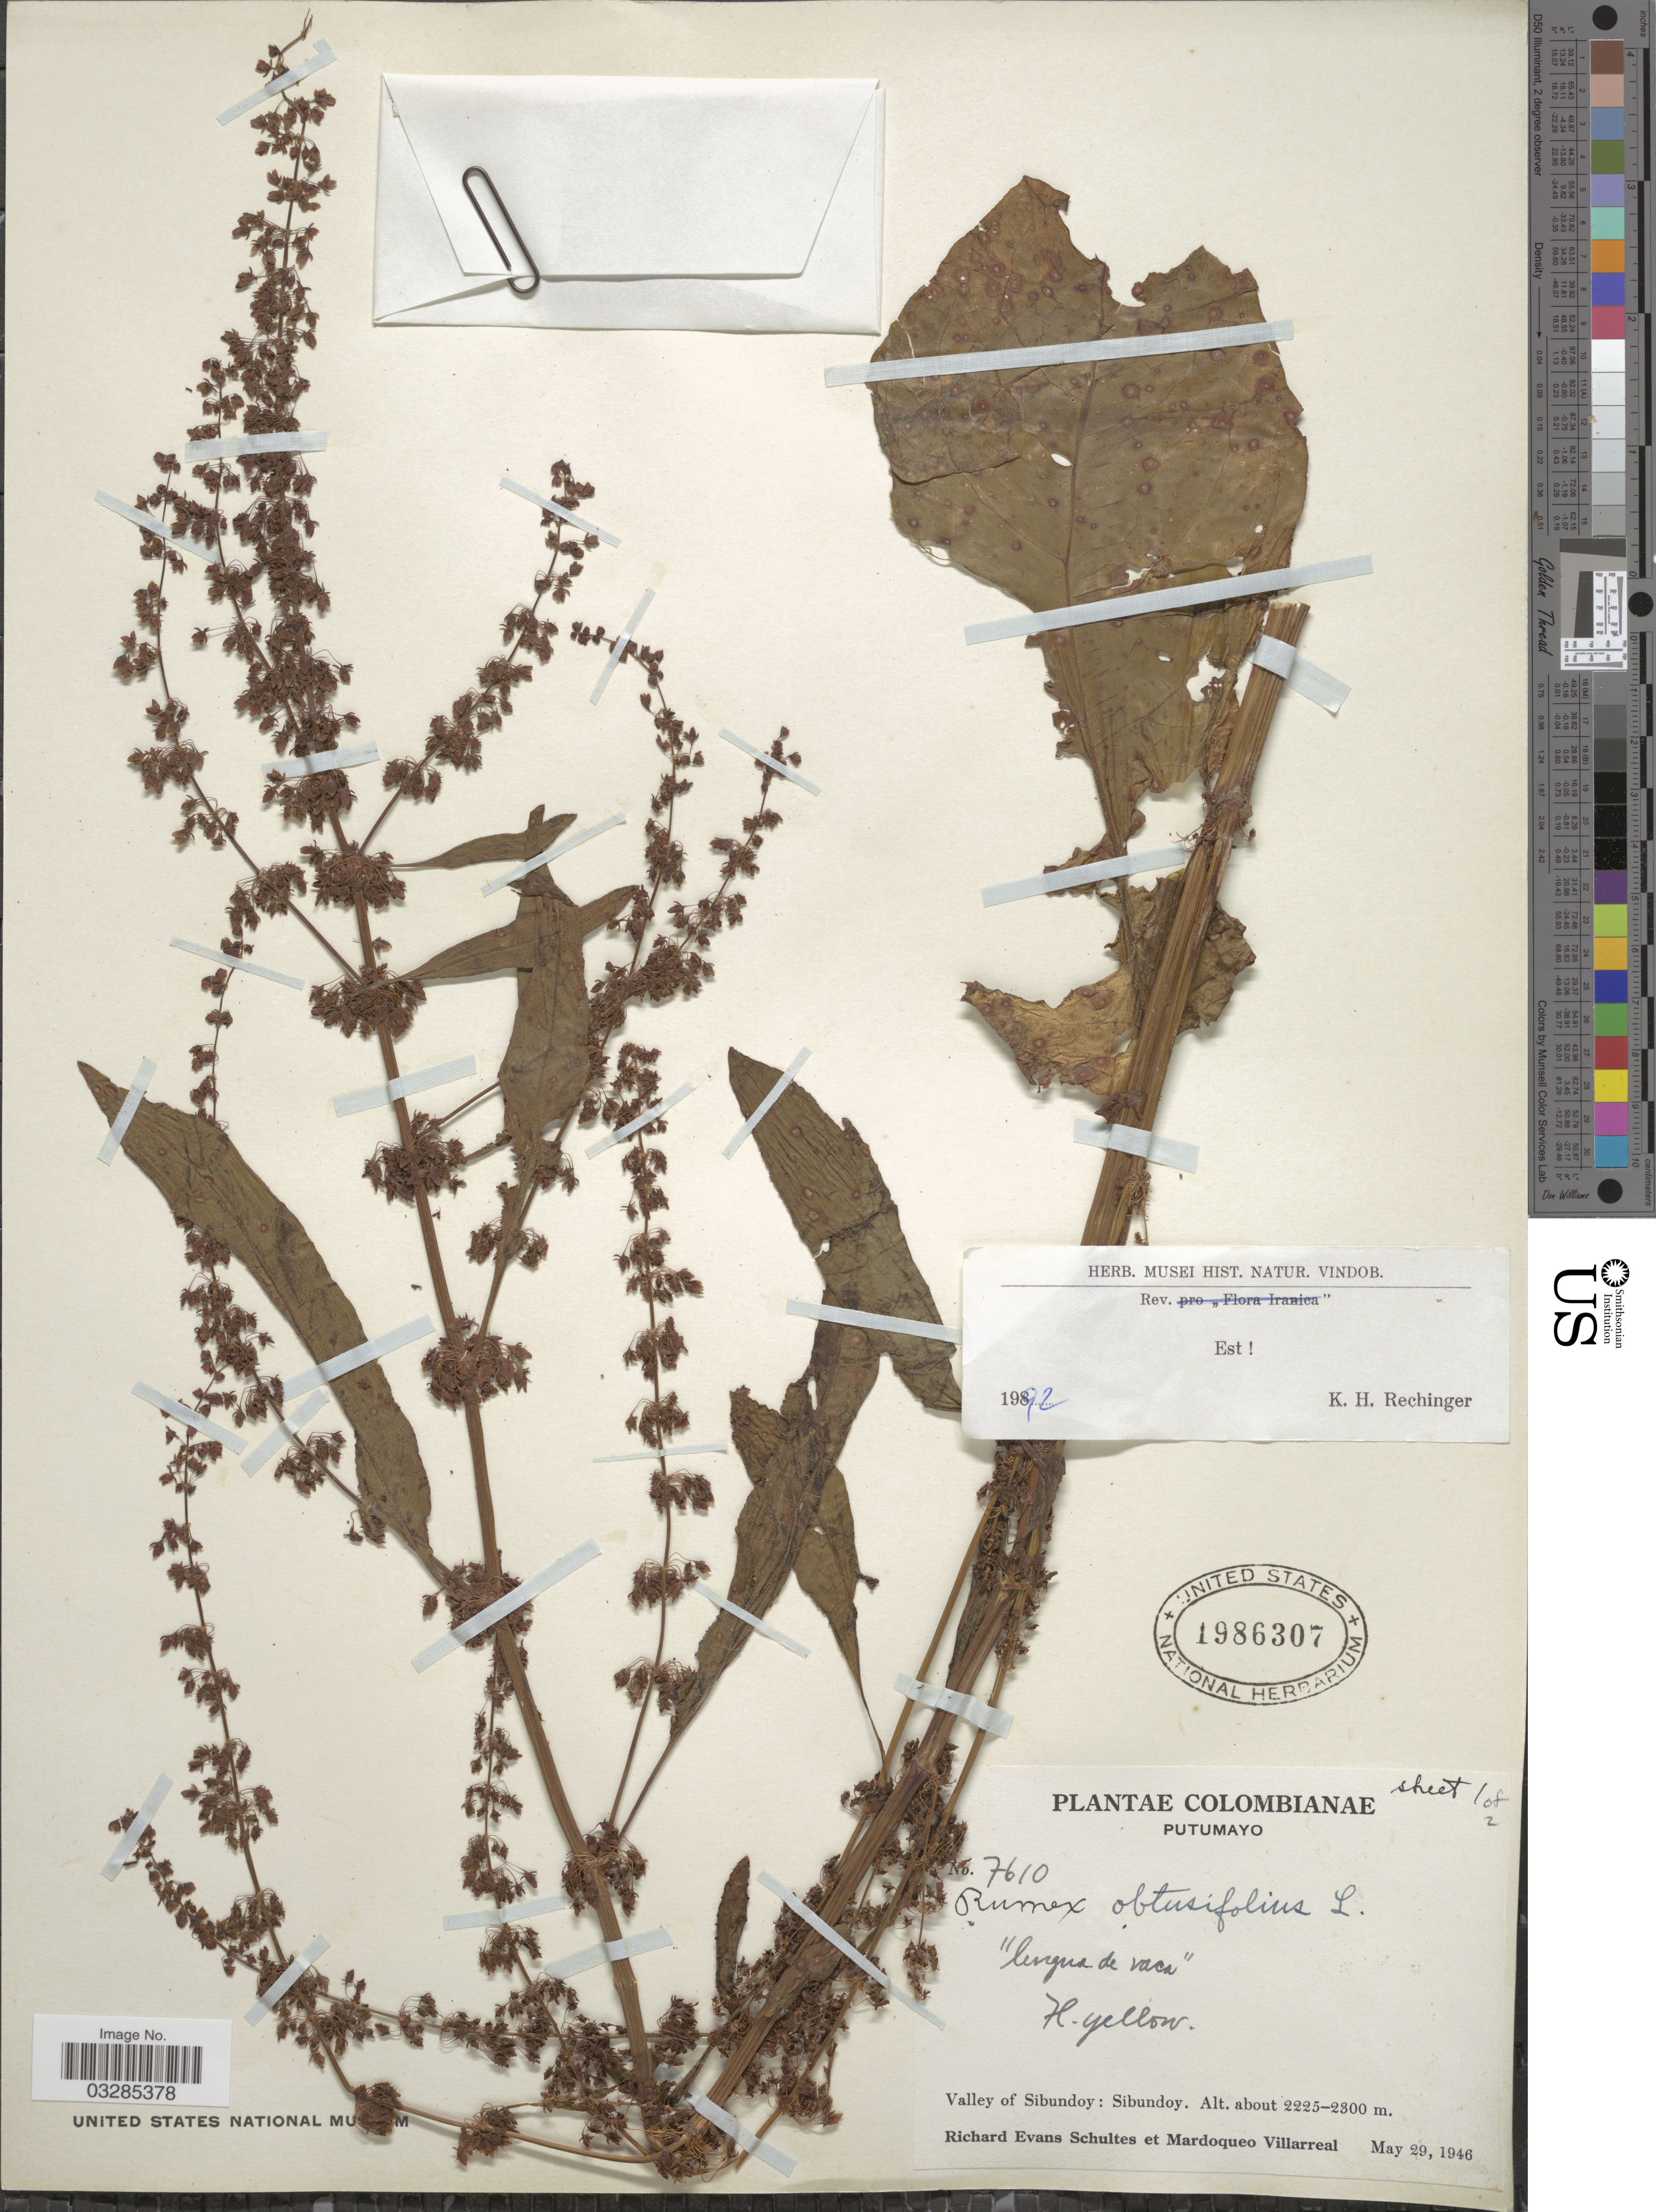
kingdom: Plantae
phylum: Tracheophyta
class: Magnoliopsida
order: Caryophyllales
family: Polygonaceae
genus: Rumex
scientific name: Rumex obtusifolius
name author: L.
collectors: R. E. Schultes & M. Villarreal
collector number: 7610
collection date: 1946-05-29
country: Colombia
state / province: Putumayo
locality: Valley of Sibundoy: Sibundoy.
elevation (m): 2225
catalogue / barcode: US 1986307